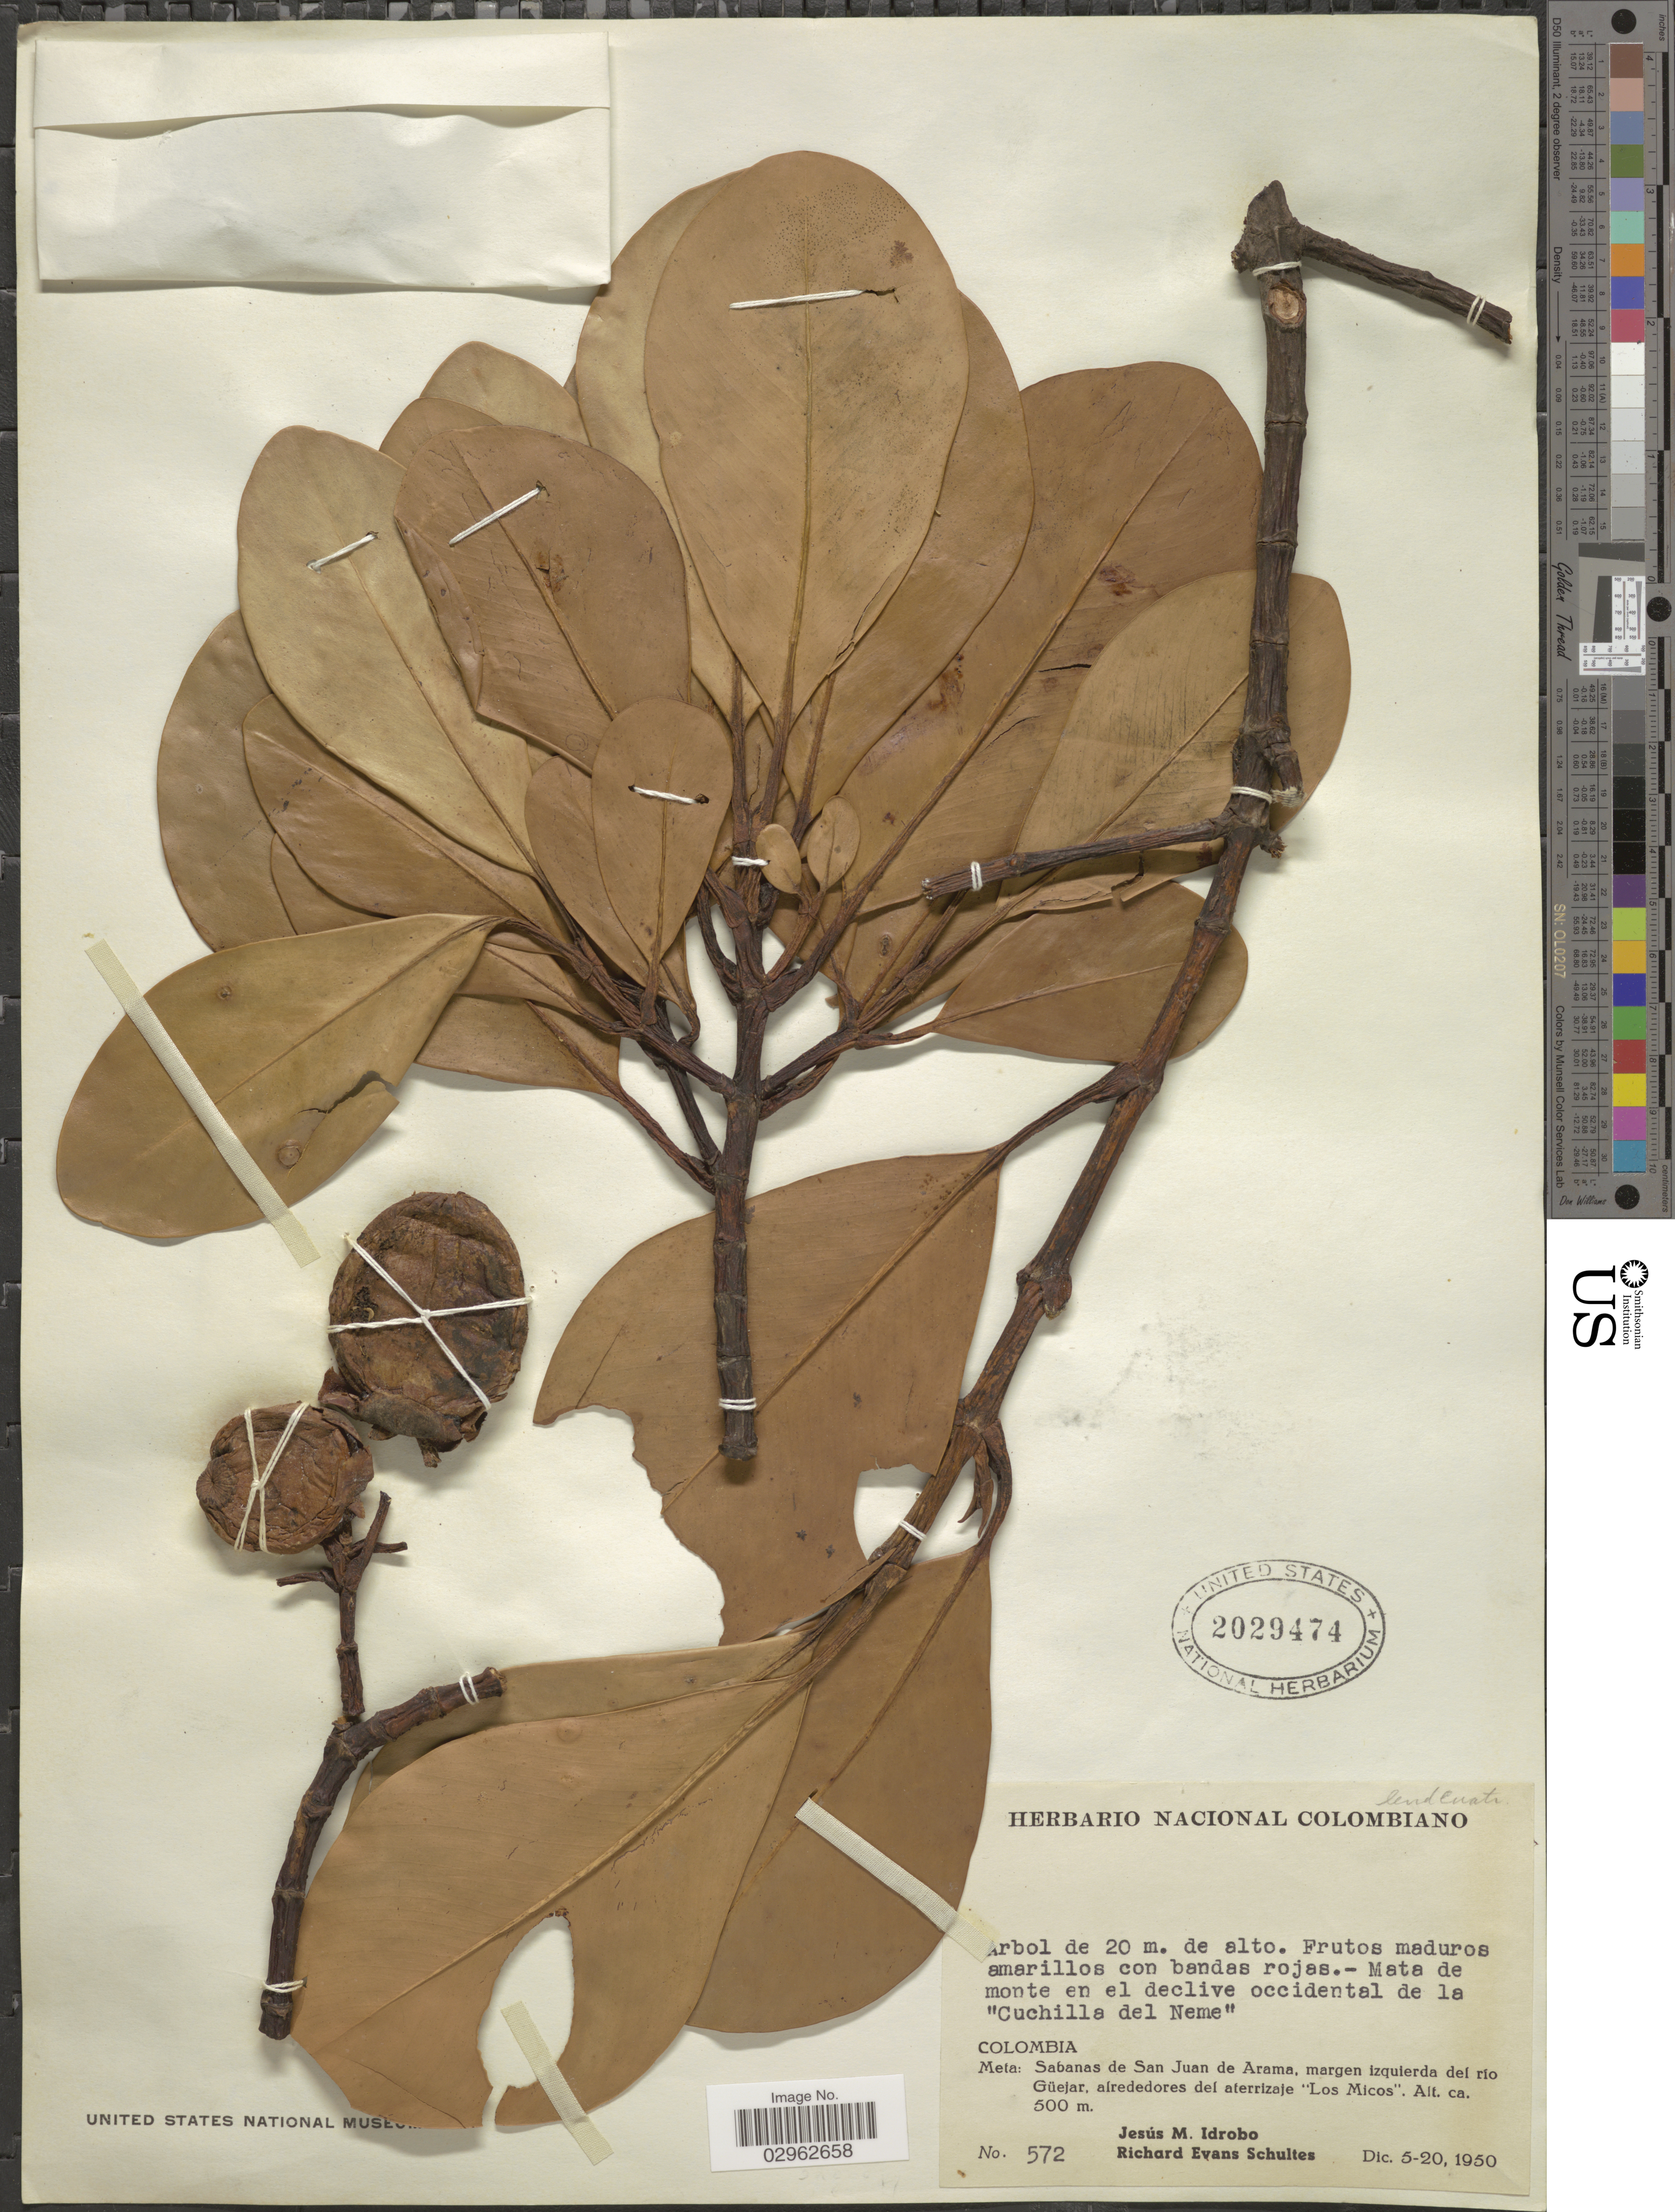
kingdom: Plantae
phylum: Tracheophyta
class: Magnoliopsida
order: Malpighiales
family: Clusiaceae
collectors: J. M. Idrobo & R. E. Schultes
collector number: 572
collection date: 1950-12-05/1950-12-20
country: Colombia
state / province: Meta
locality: Sabanas de San Juan de Arama, margen izquierda del río Güejar, alrededores del aterrizaje "Los Micos", Mata de monte en el declive occidental de la "Cuchilla del Neme".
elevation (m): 500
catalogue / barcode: US 2029474